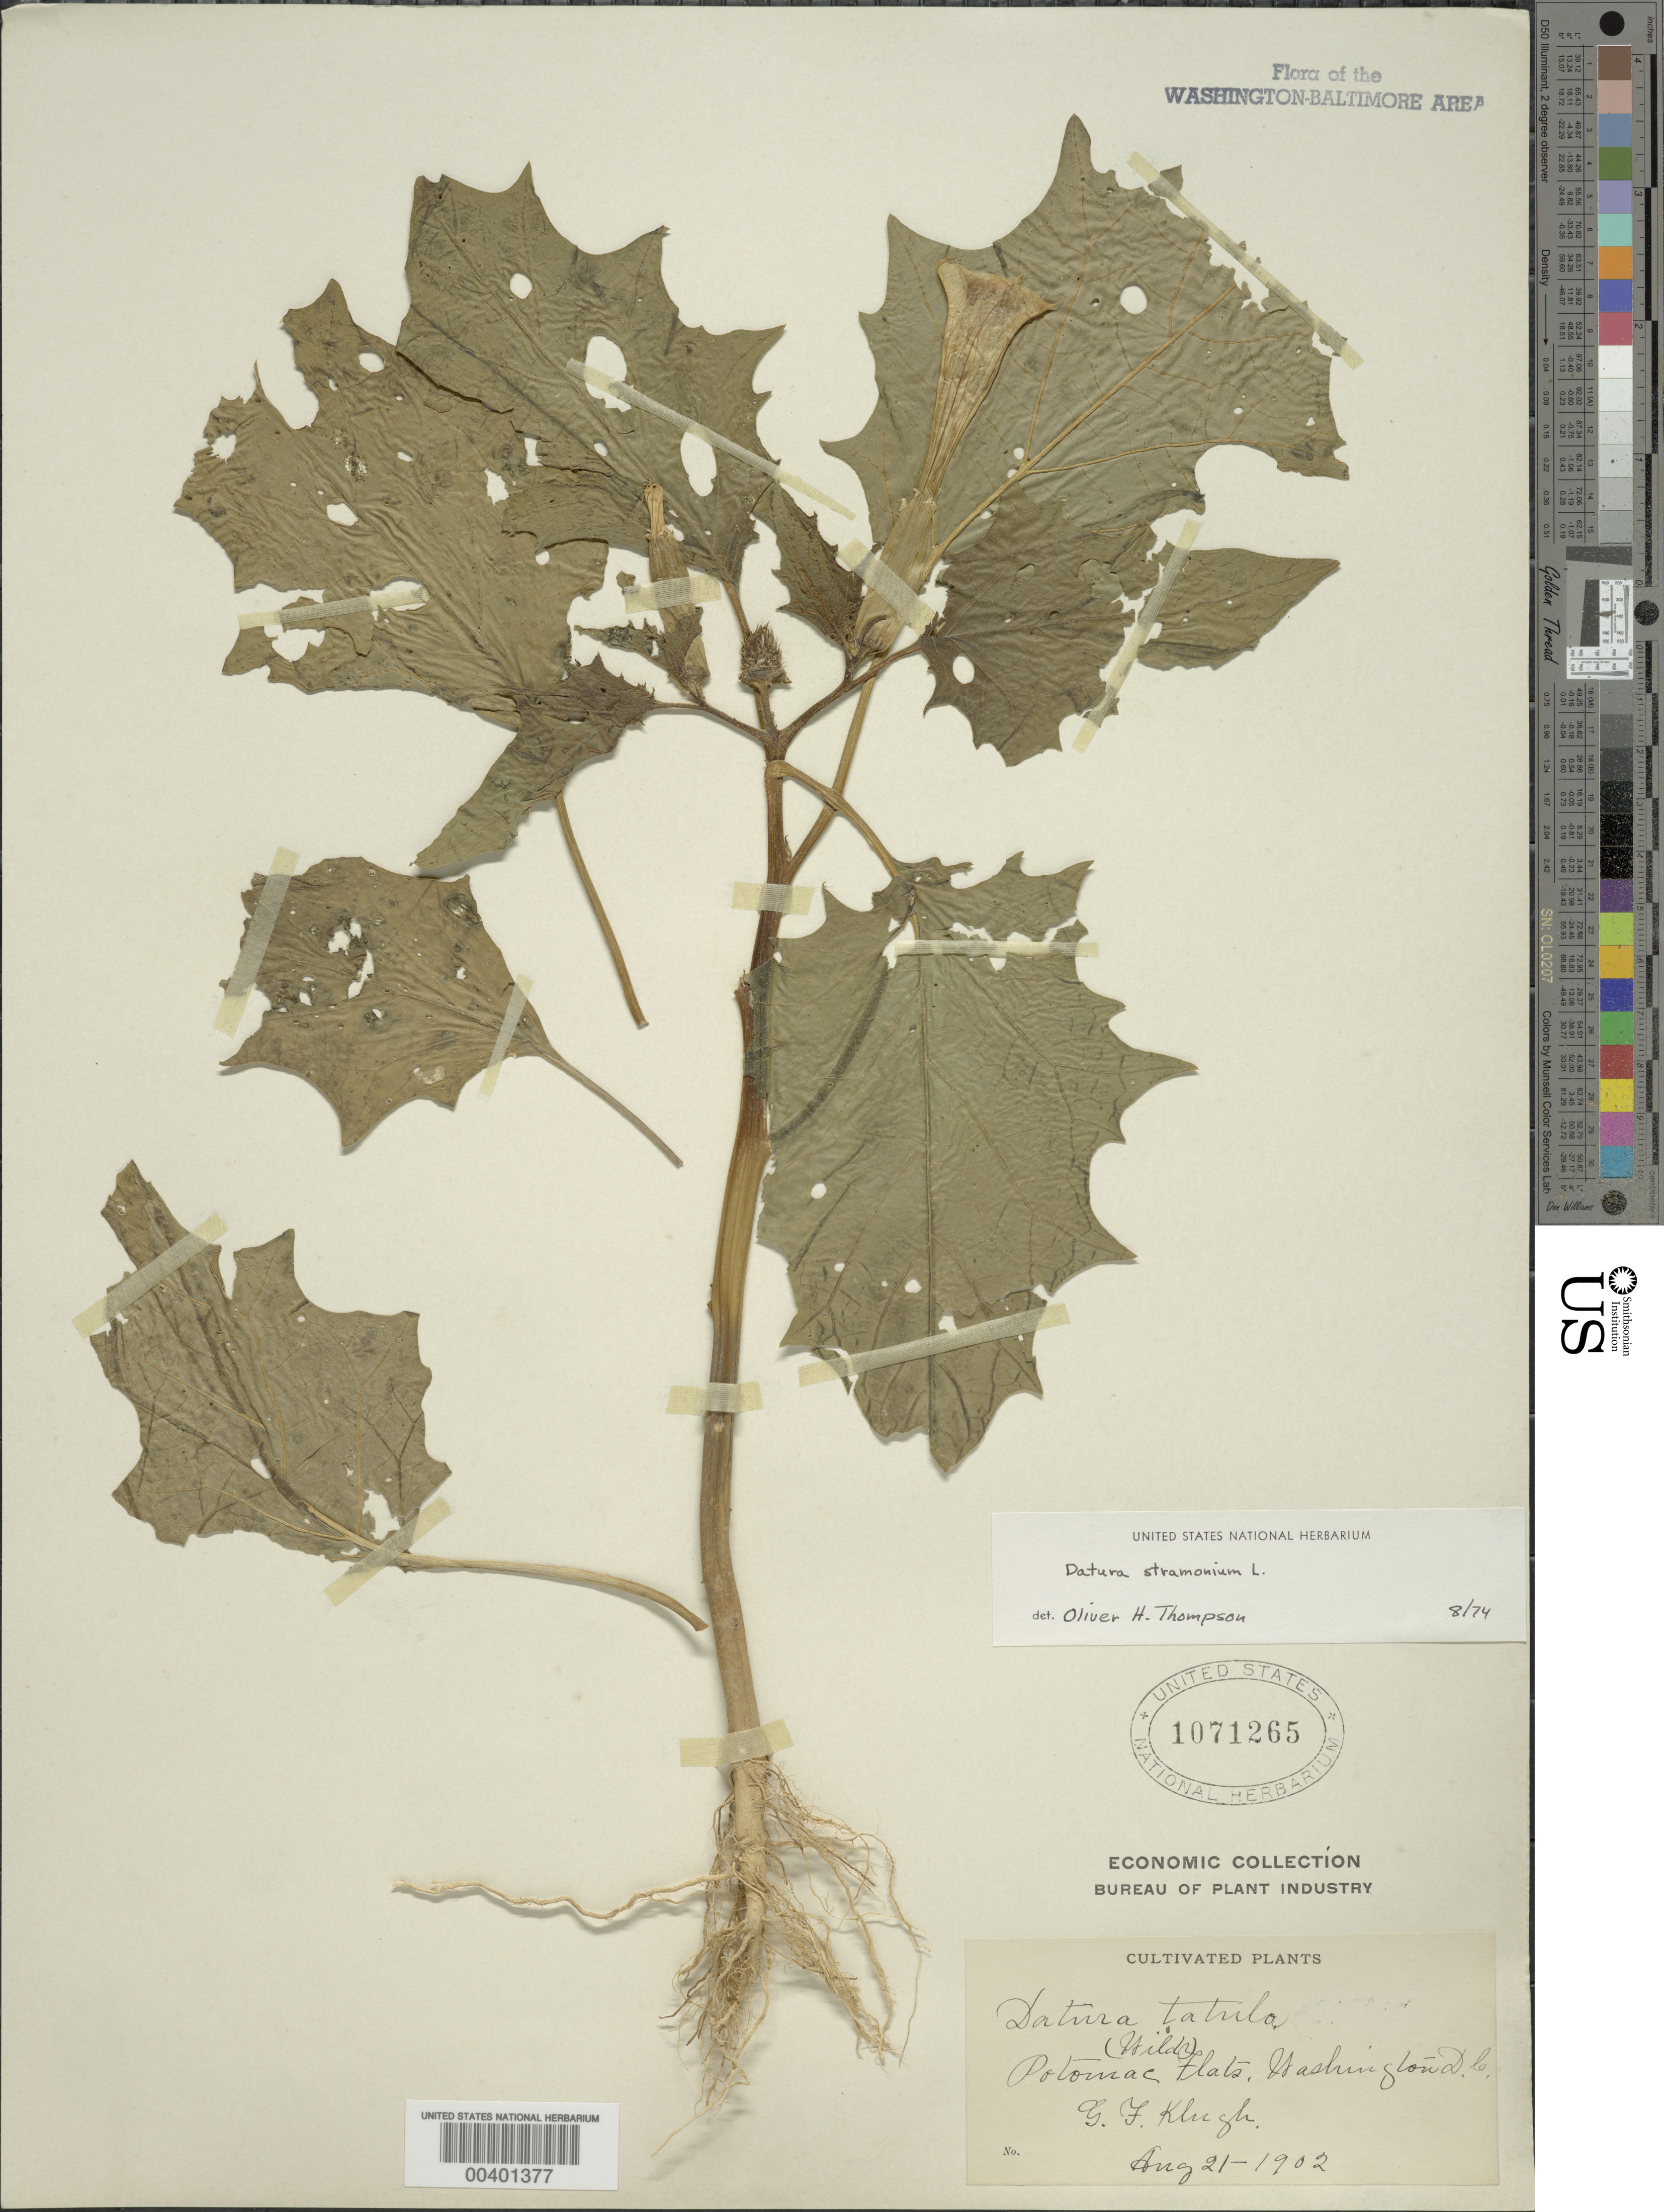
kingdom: Plantae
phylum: Tracheophyta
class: Magnoliopsida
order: Solanales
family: Solanaceae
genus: Datura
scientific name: Datura stramonium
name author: L.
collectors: G. Klug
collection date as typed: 21 Aug 1902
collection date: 1902-08-21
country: United States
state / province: District of Columbia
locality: Potomac Flats, Washington, D.C.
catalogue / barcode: US 1071265